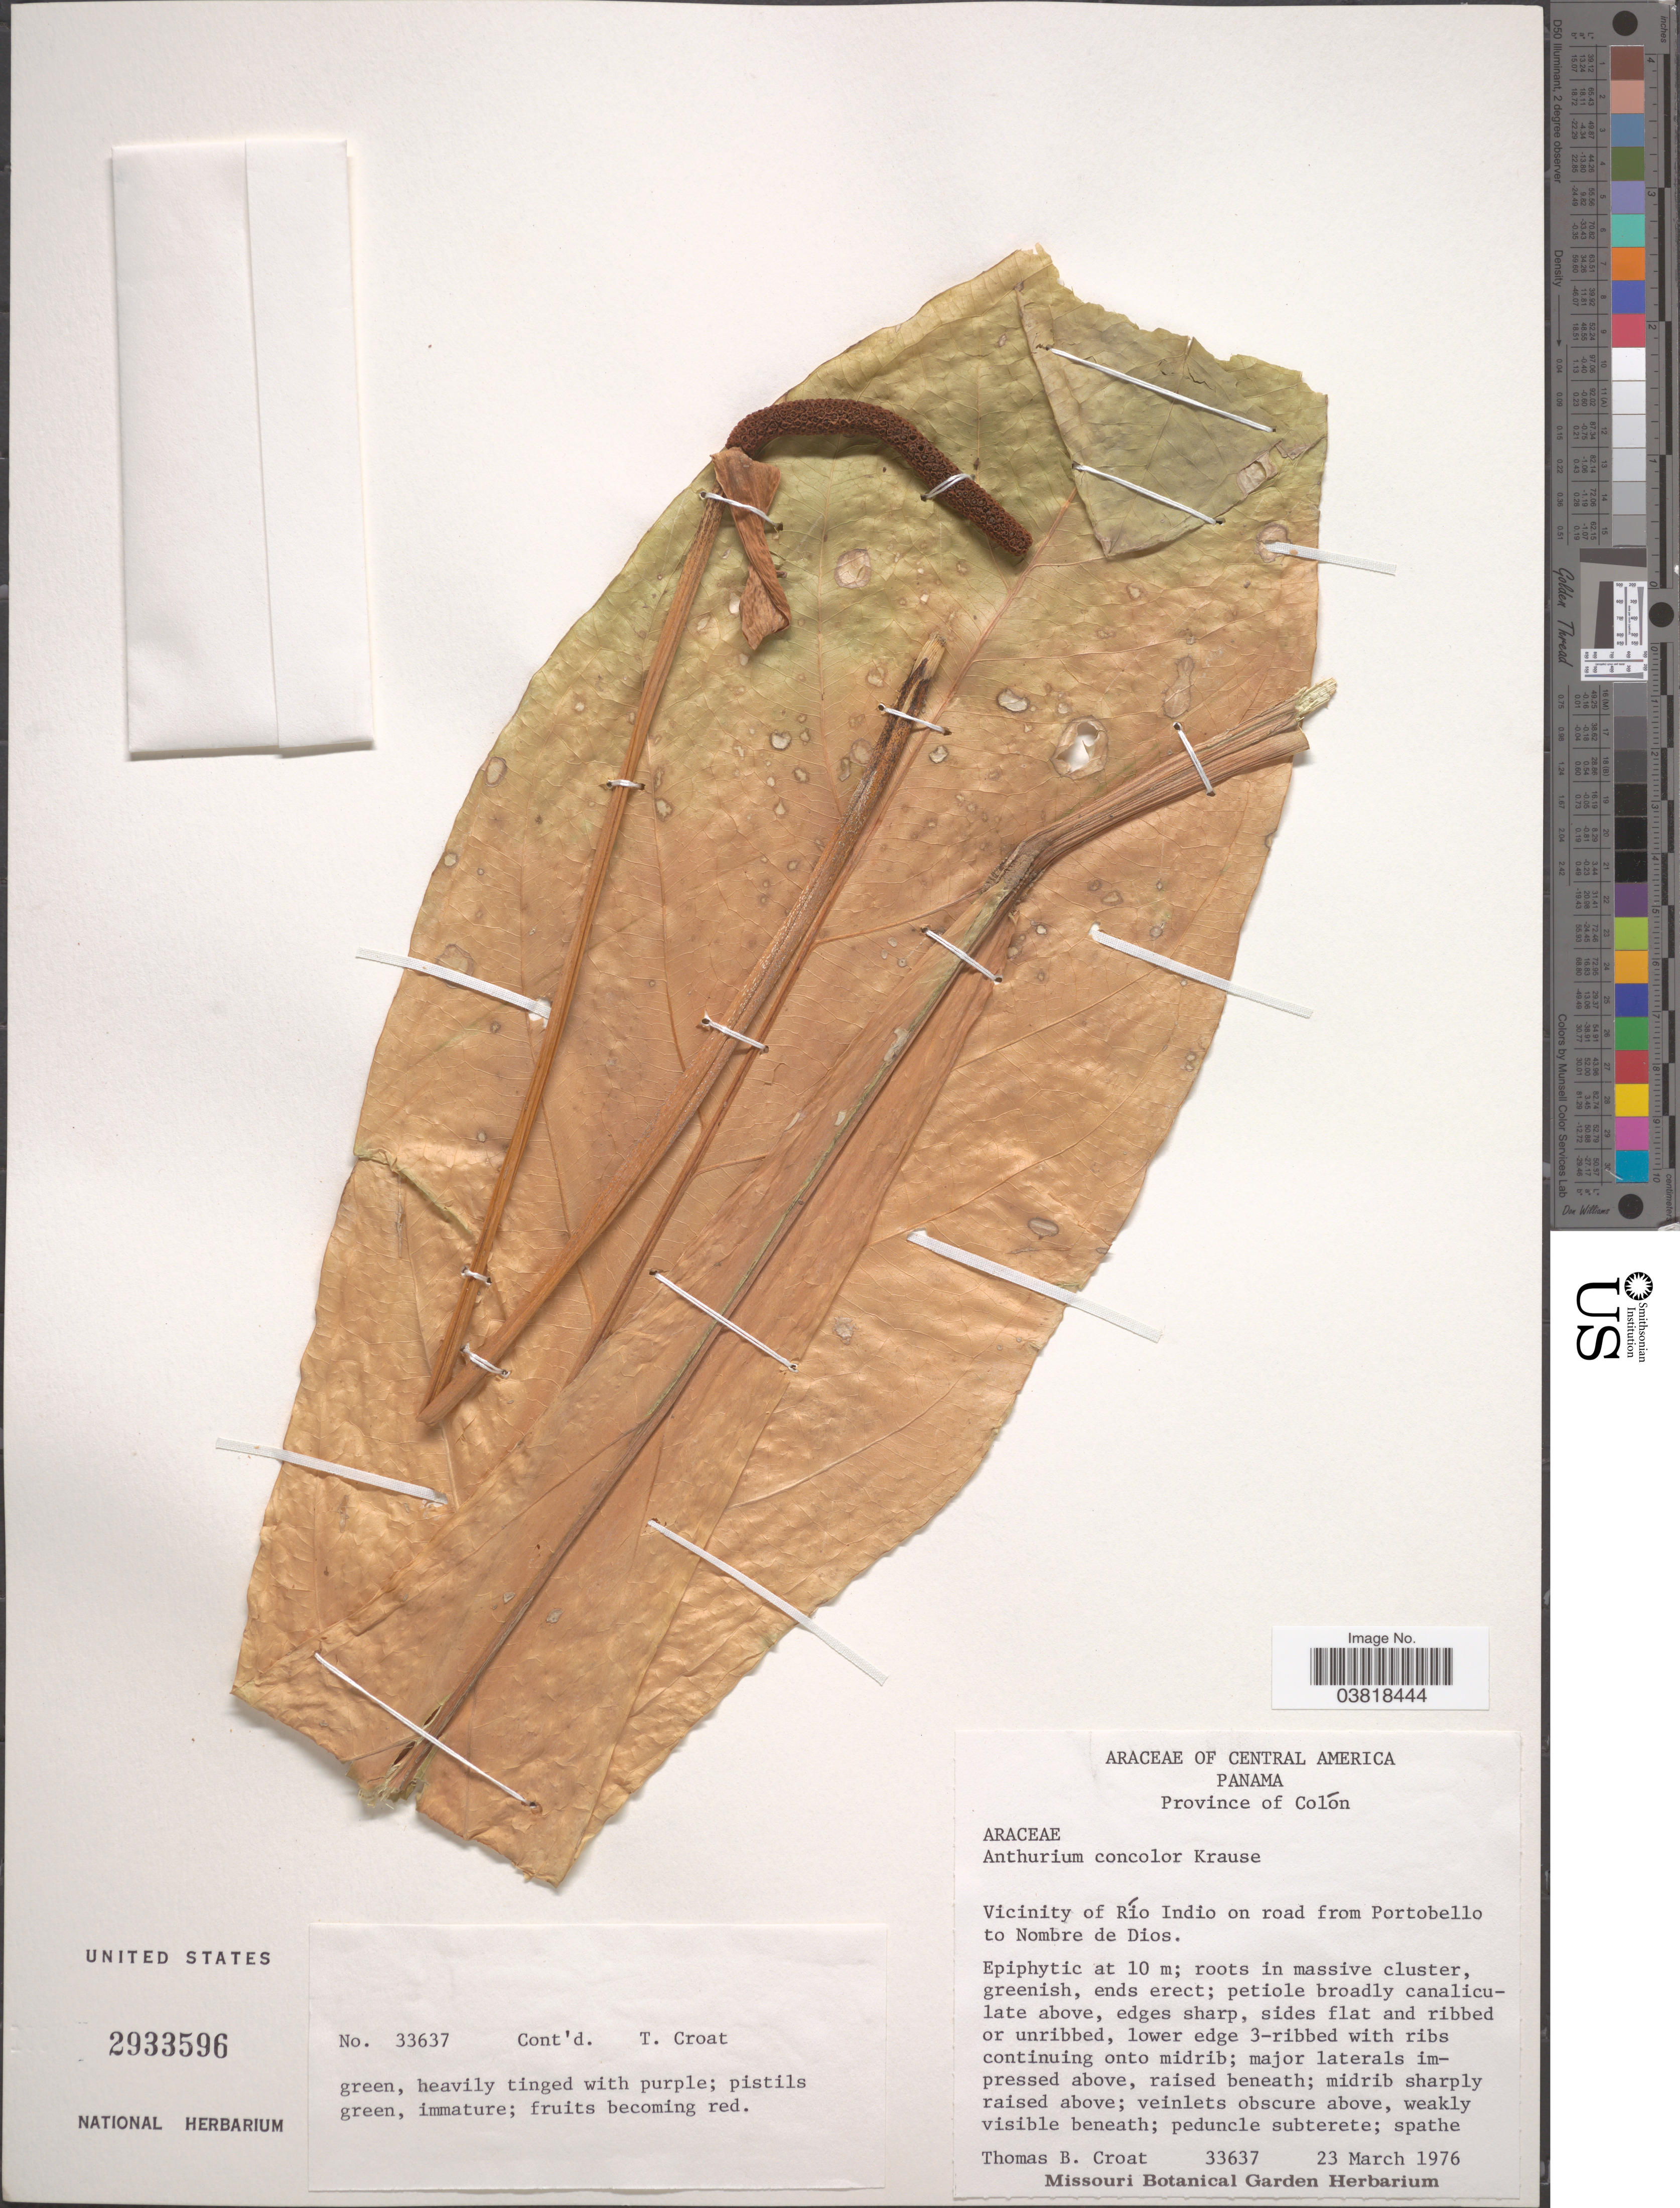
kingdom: Plantae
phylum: Tracheophyta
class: Liliopsida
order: Alismatales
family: Araceae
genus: Anthurium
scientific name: Anthurium concolor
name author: K. Krause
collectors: T. B. Croat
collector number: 33637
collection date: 1976-03-23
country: Panama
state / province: Colón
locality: Vicinity of Río Indio on road from Portobello to Nombre de Dios.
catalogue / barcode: US 2933596